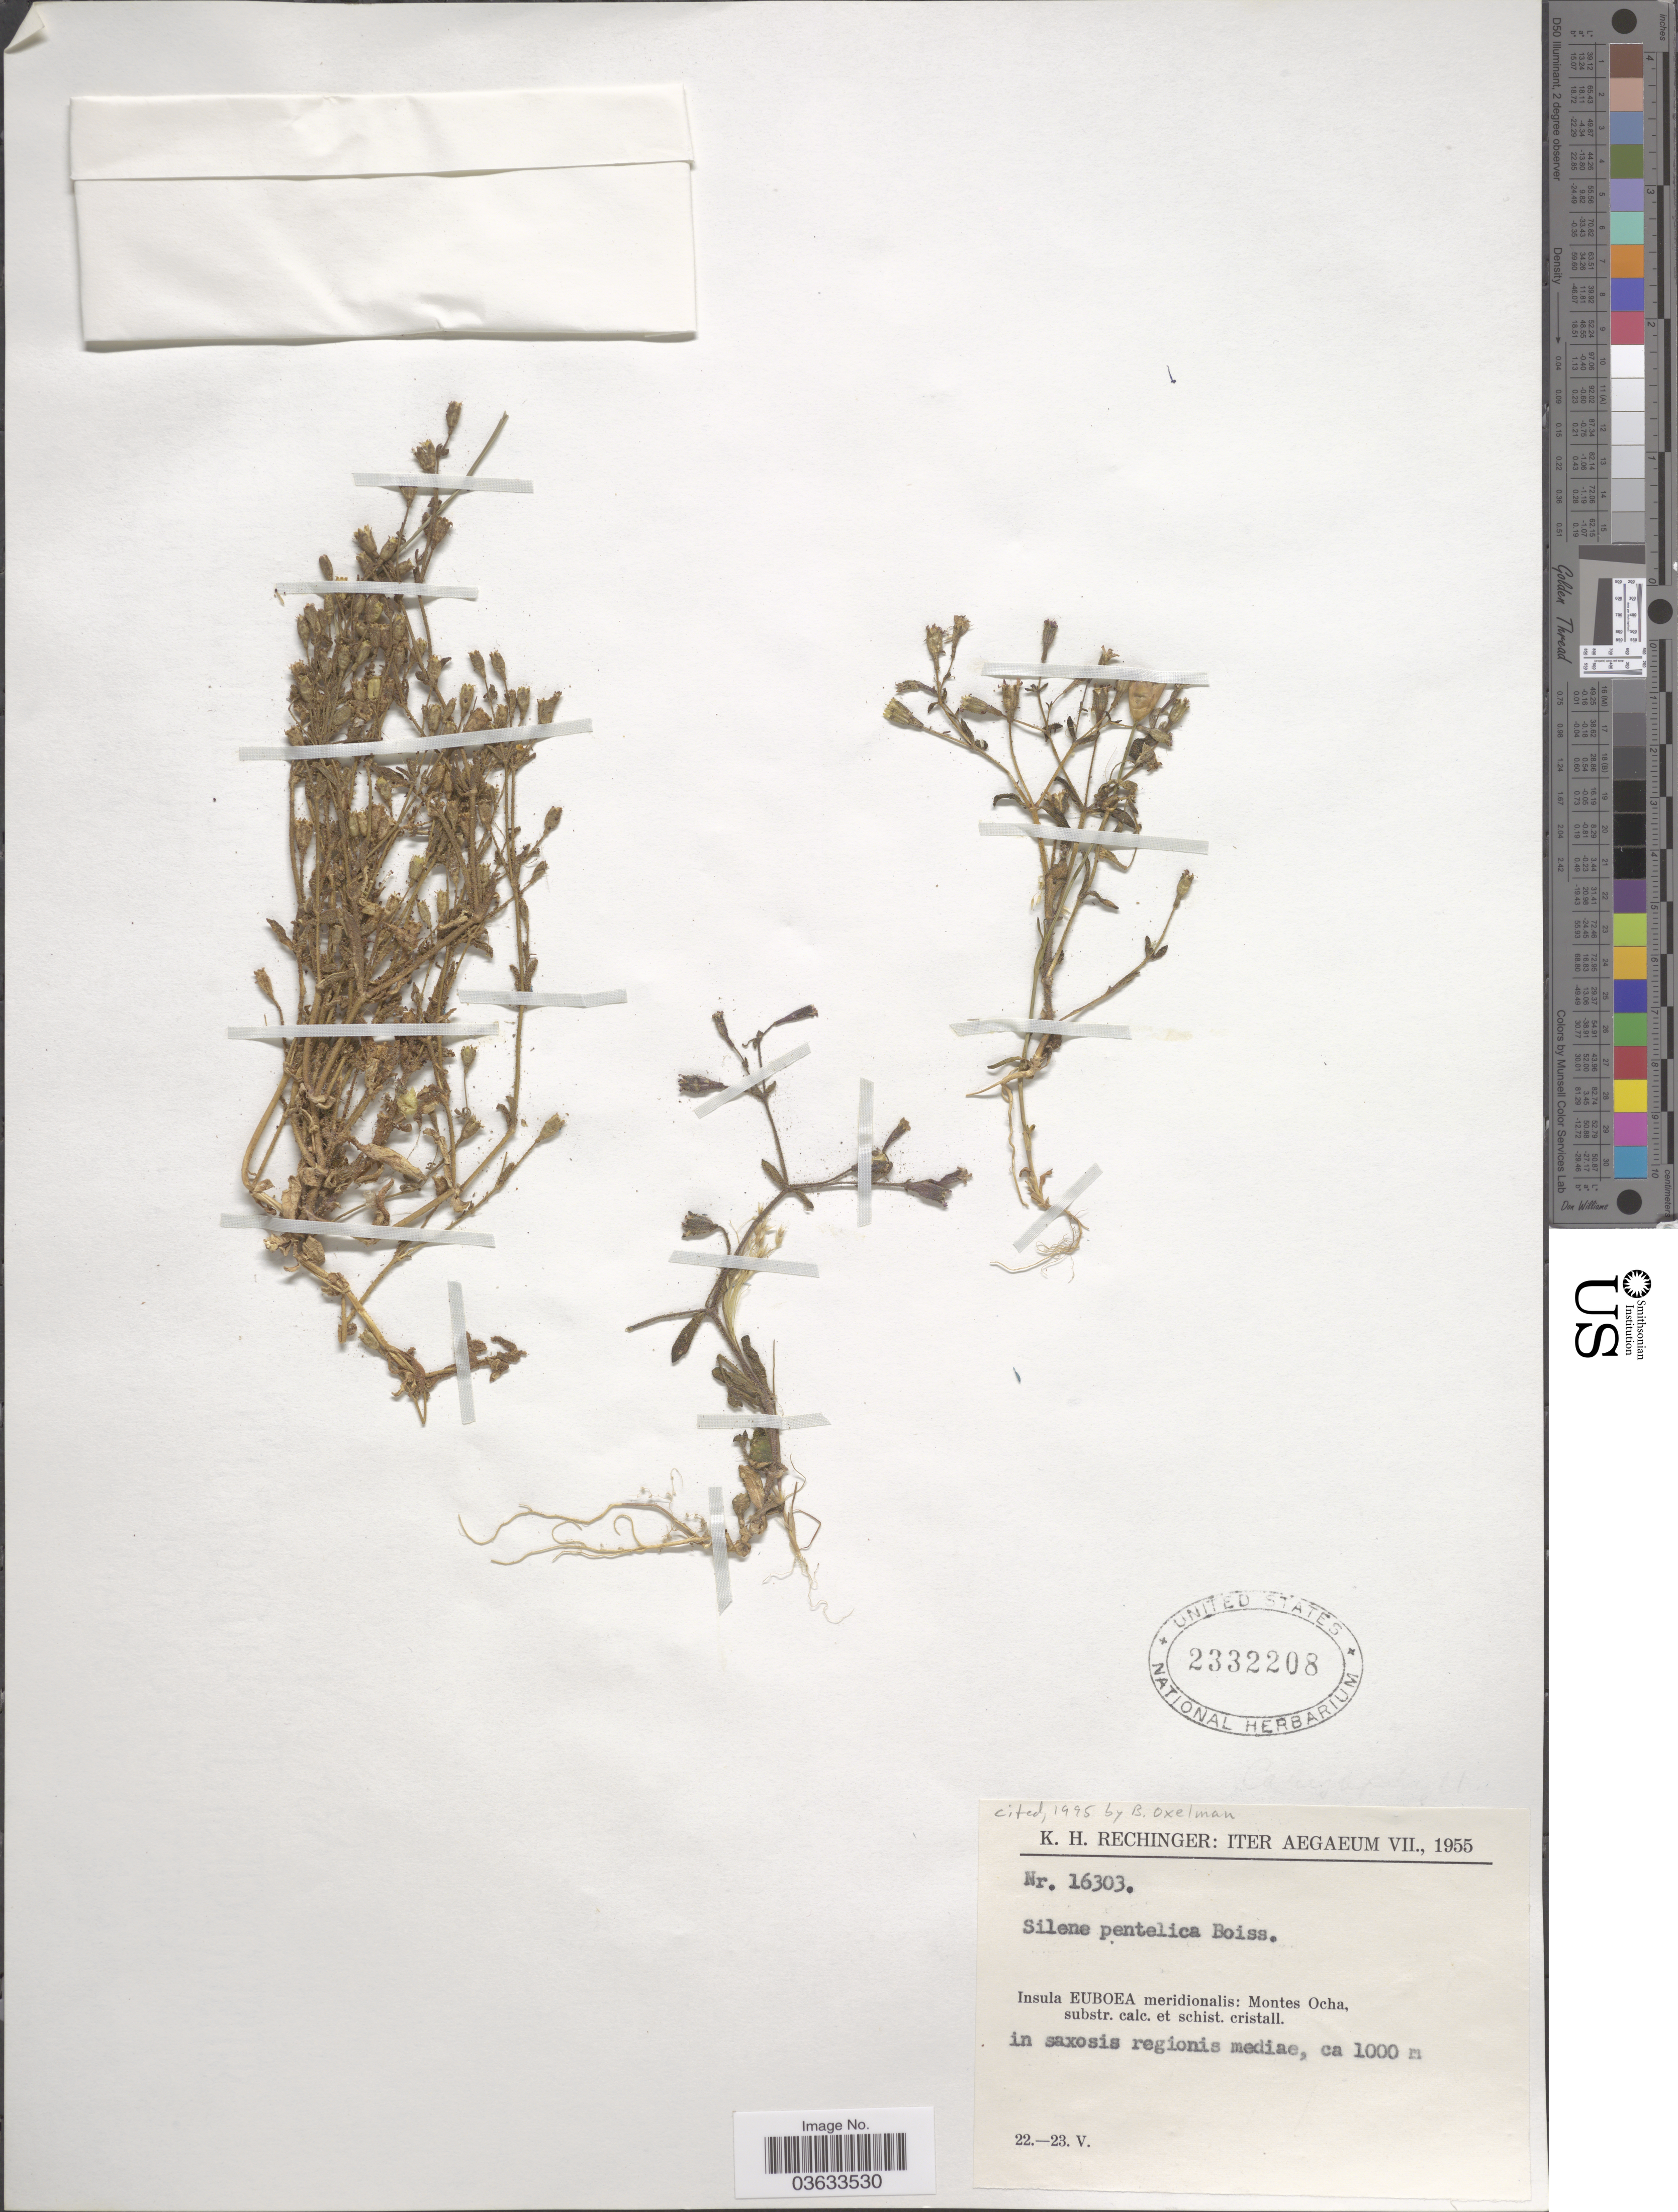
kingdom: Plantae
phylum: Tracheophyta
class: Magnoliopsida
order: Caryophyllales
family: Caryophyllaceae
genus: Silene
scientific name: Silene pentelica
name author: Boiss.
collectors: K. H. Rechinger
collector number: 16303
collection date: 1955-05-22/1955-05-23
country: Greece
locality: Iter Aegaeum. Insula Euboea meridionalis: Montes Ocha, substr. calc. et schist. cristall.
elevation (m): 1000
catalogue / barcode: US 2332208